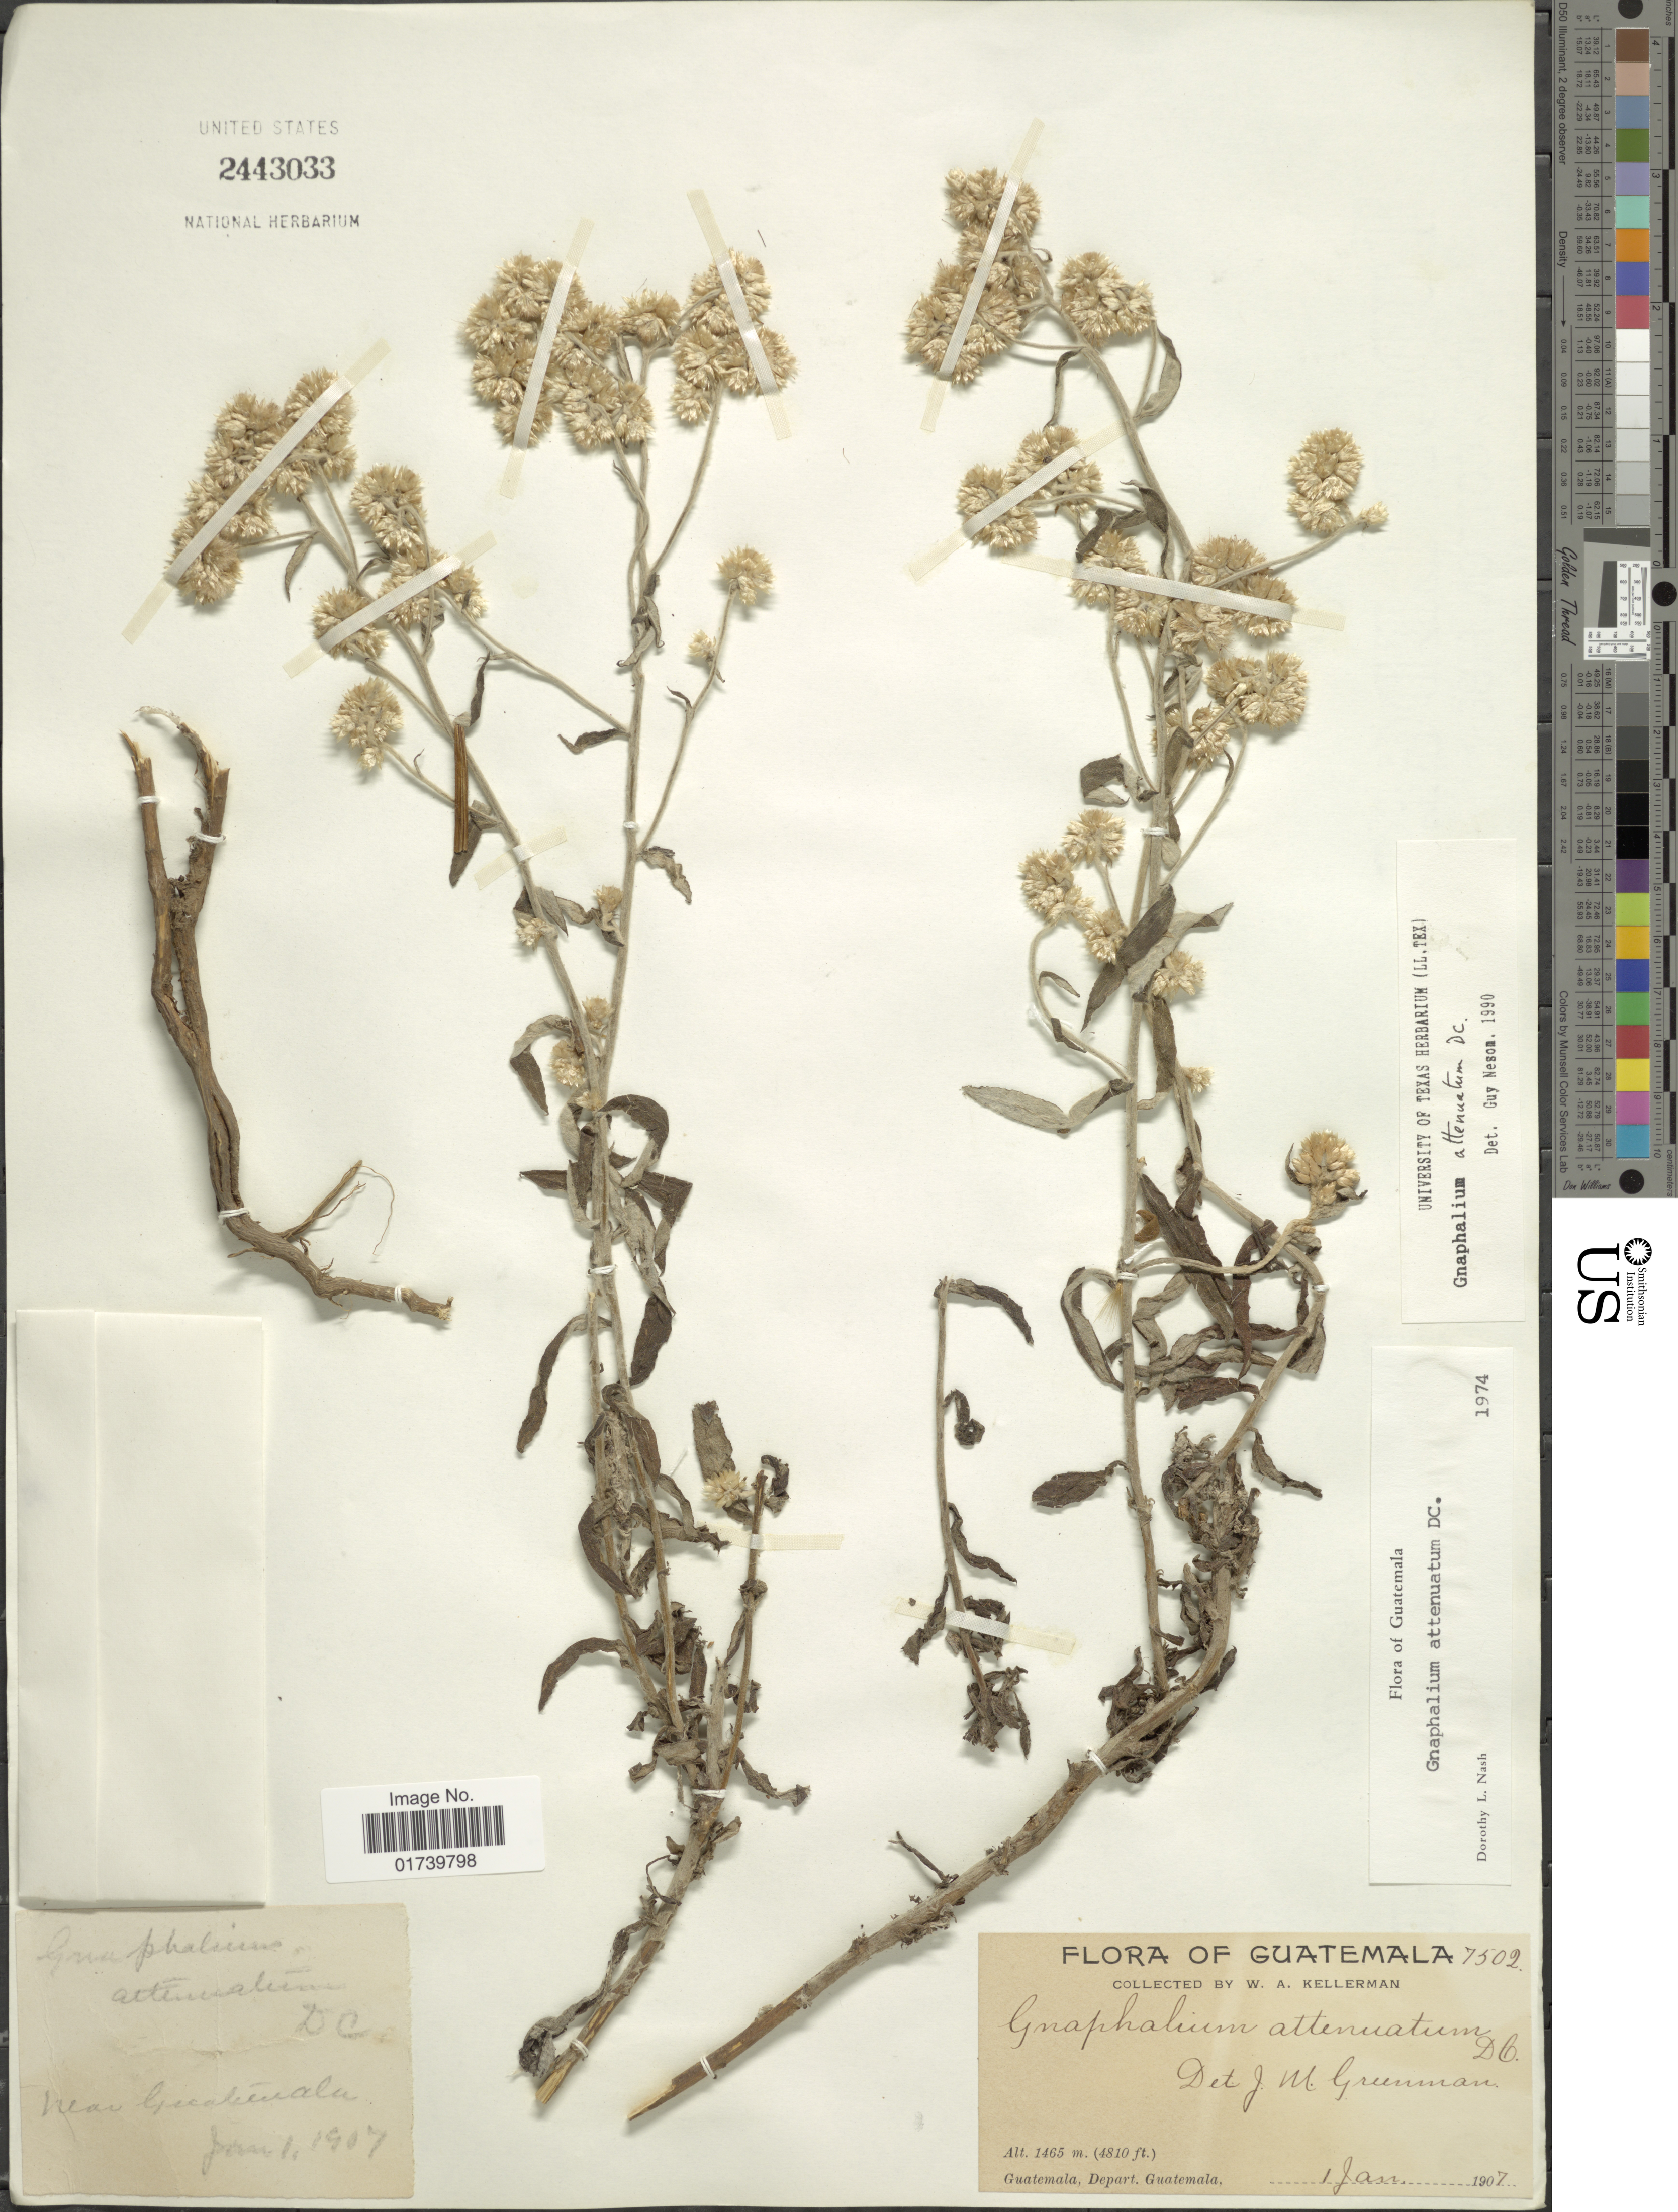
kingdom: Plantae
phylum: Tracheophyta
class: Magnoliopsida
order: Asterales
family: Asteraceae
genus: Pseudognaphalium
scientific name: Pseudognaphalium attenuatum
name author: (DC.) Anderb.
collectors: W. Kellerman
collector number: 7502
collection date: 1907-01-01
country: Guatemala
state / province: Guatemala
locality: Guatemala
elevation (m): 1465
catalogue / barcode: US 2443033